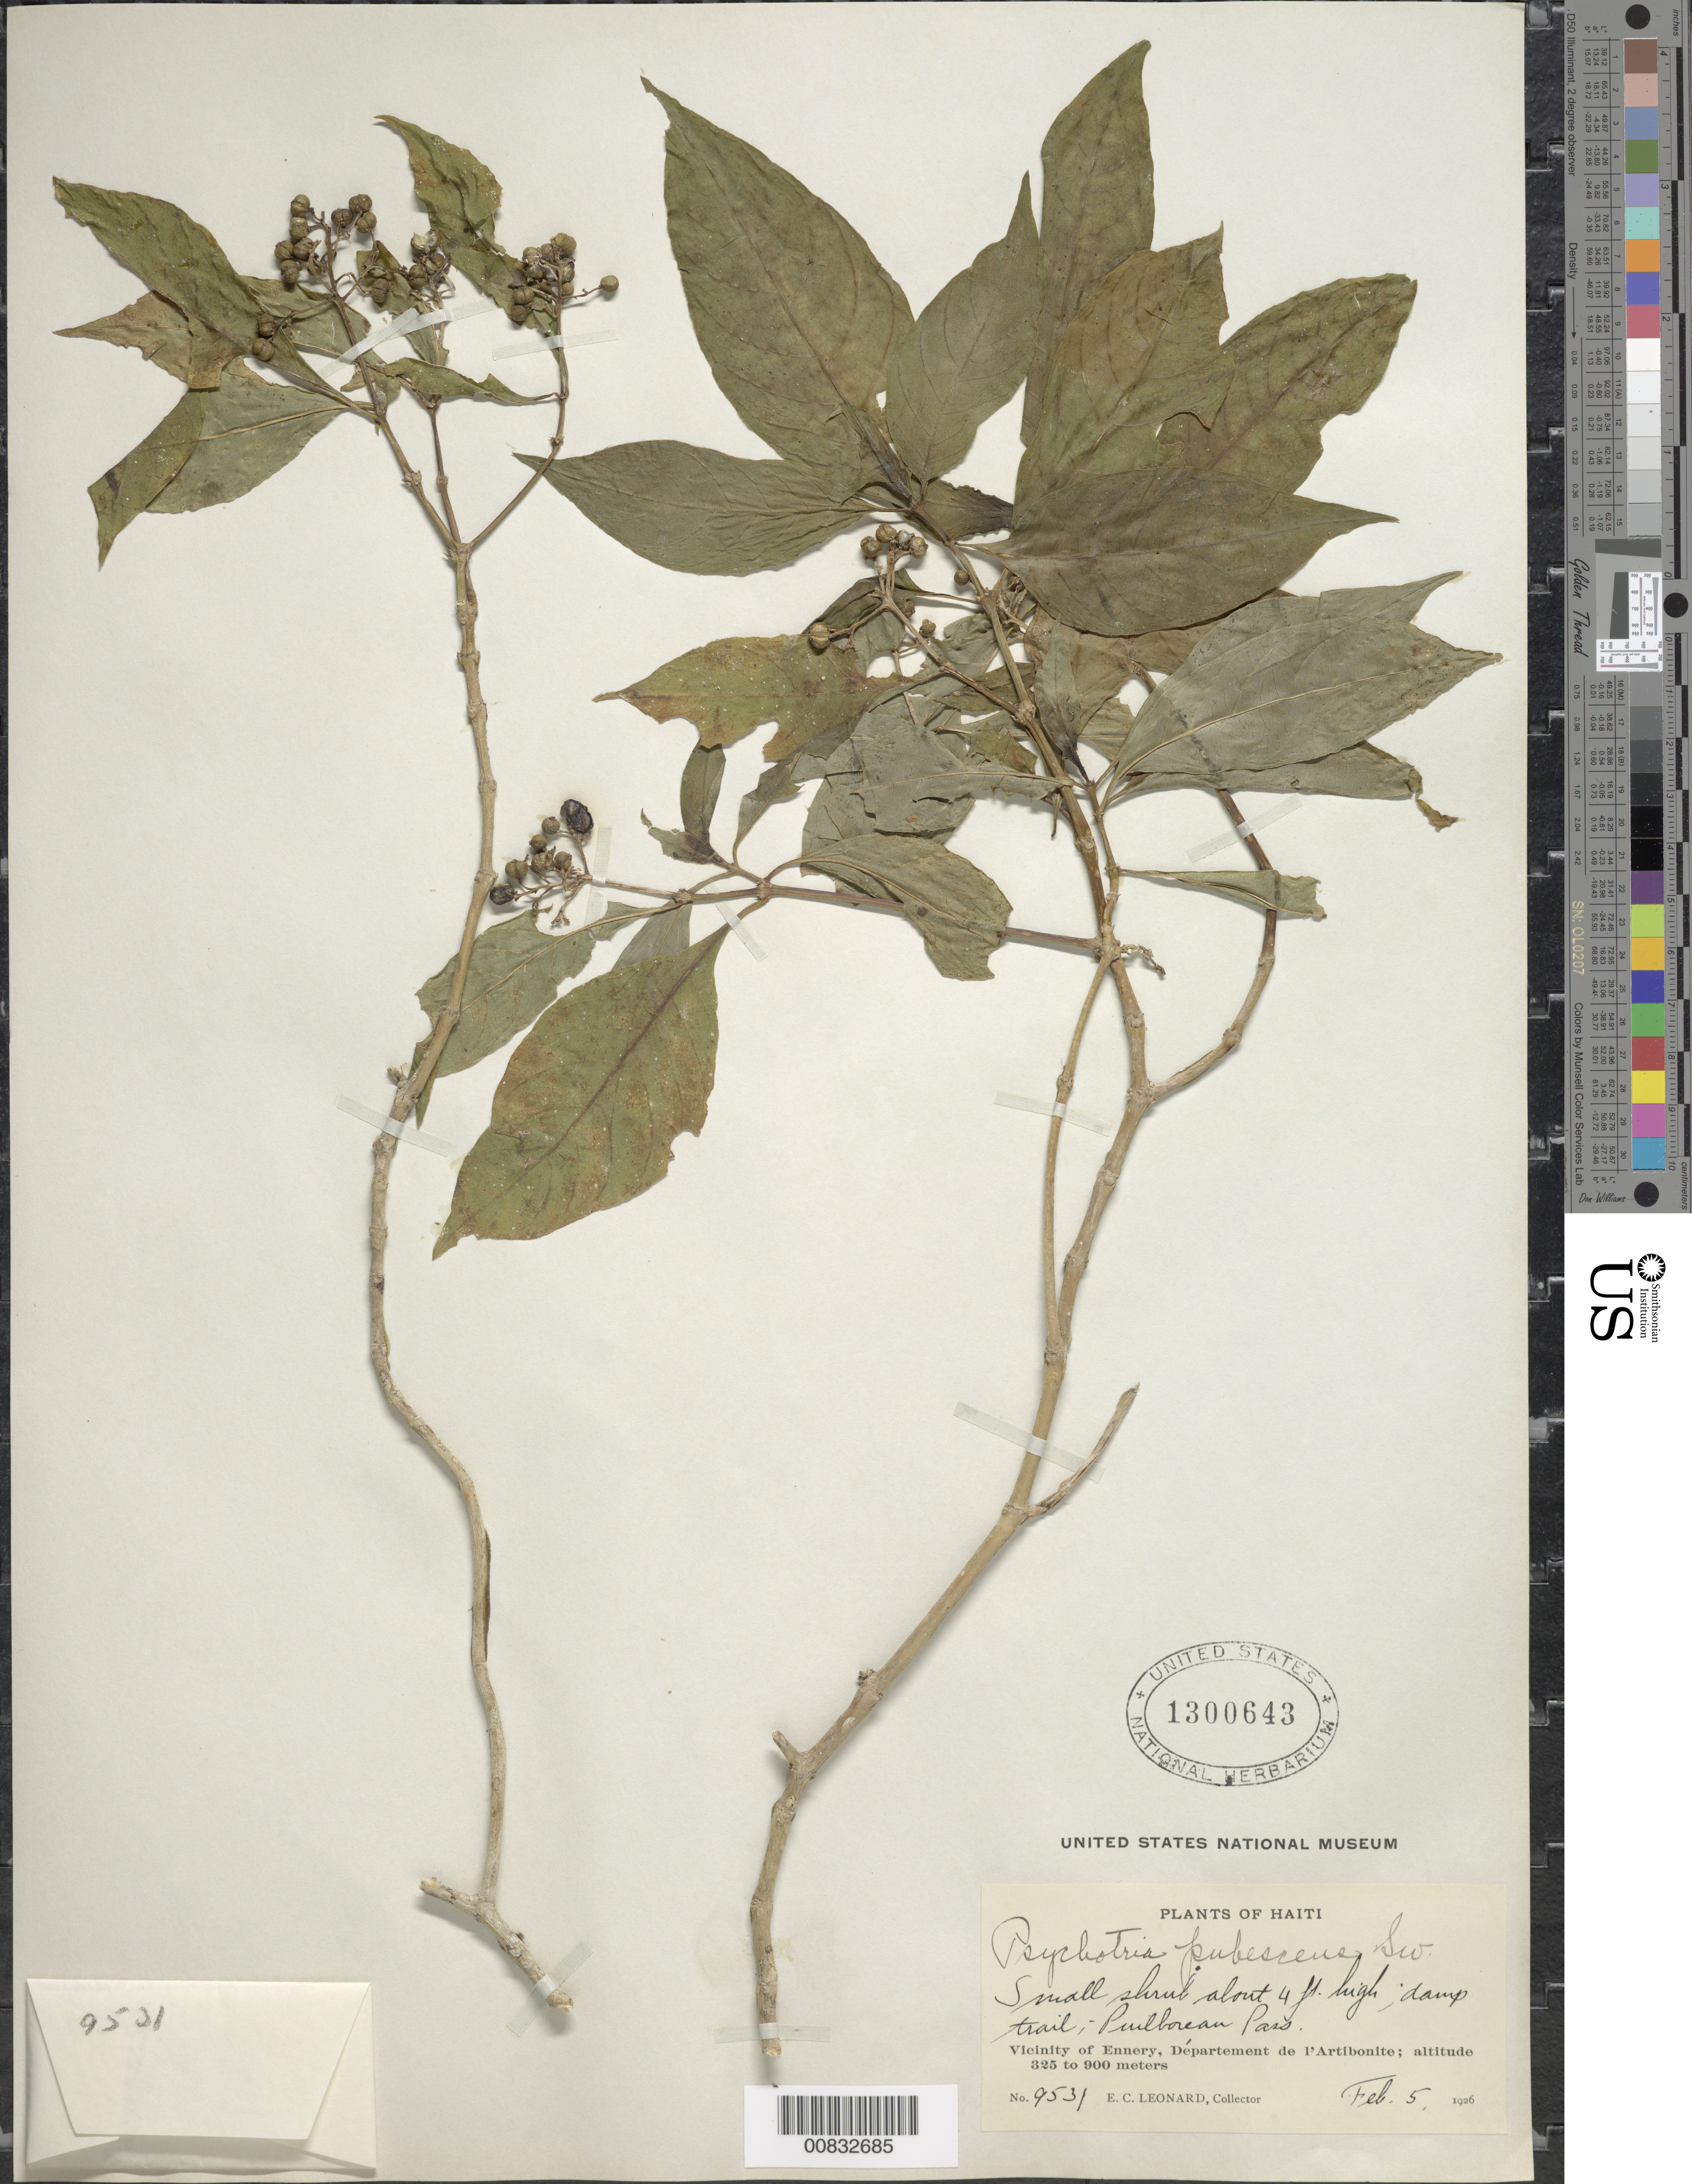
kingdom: Plantae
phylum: Tracheophyta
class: Magnoliopsida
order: Gentianales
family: Rubiaceae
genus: Psychotria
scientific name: Psychotria pubescens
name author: Sw.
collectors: E. C. Leonard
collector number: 9531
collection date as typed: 05 Feb 1926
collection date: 1926-02-05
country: Haiti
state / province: Artibonite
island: Hispaniola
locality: Vicinity of Ennery, Puilboreau Pass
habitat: Damp trail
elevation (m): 325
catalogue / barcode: US 1300643